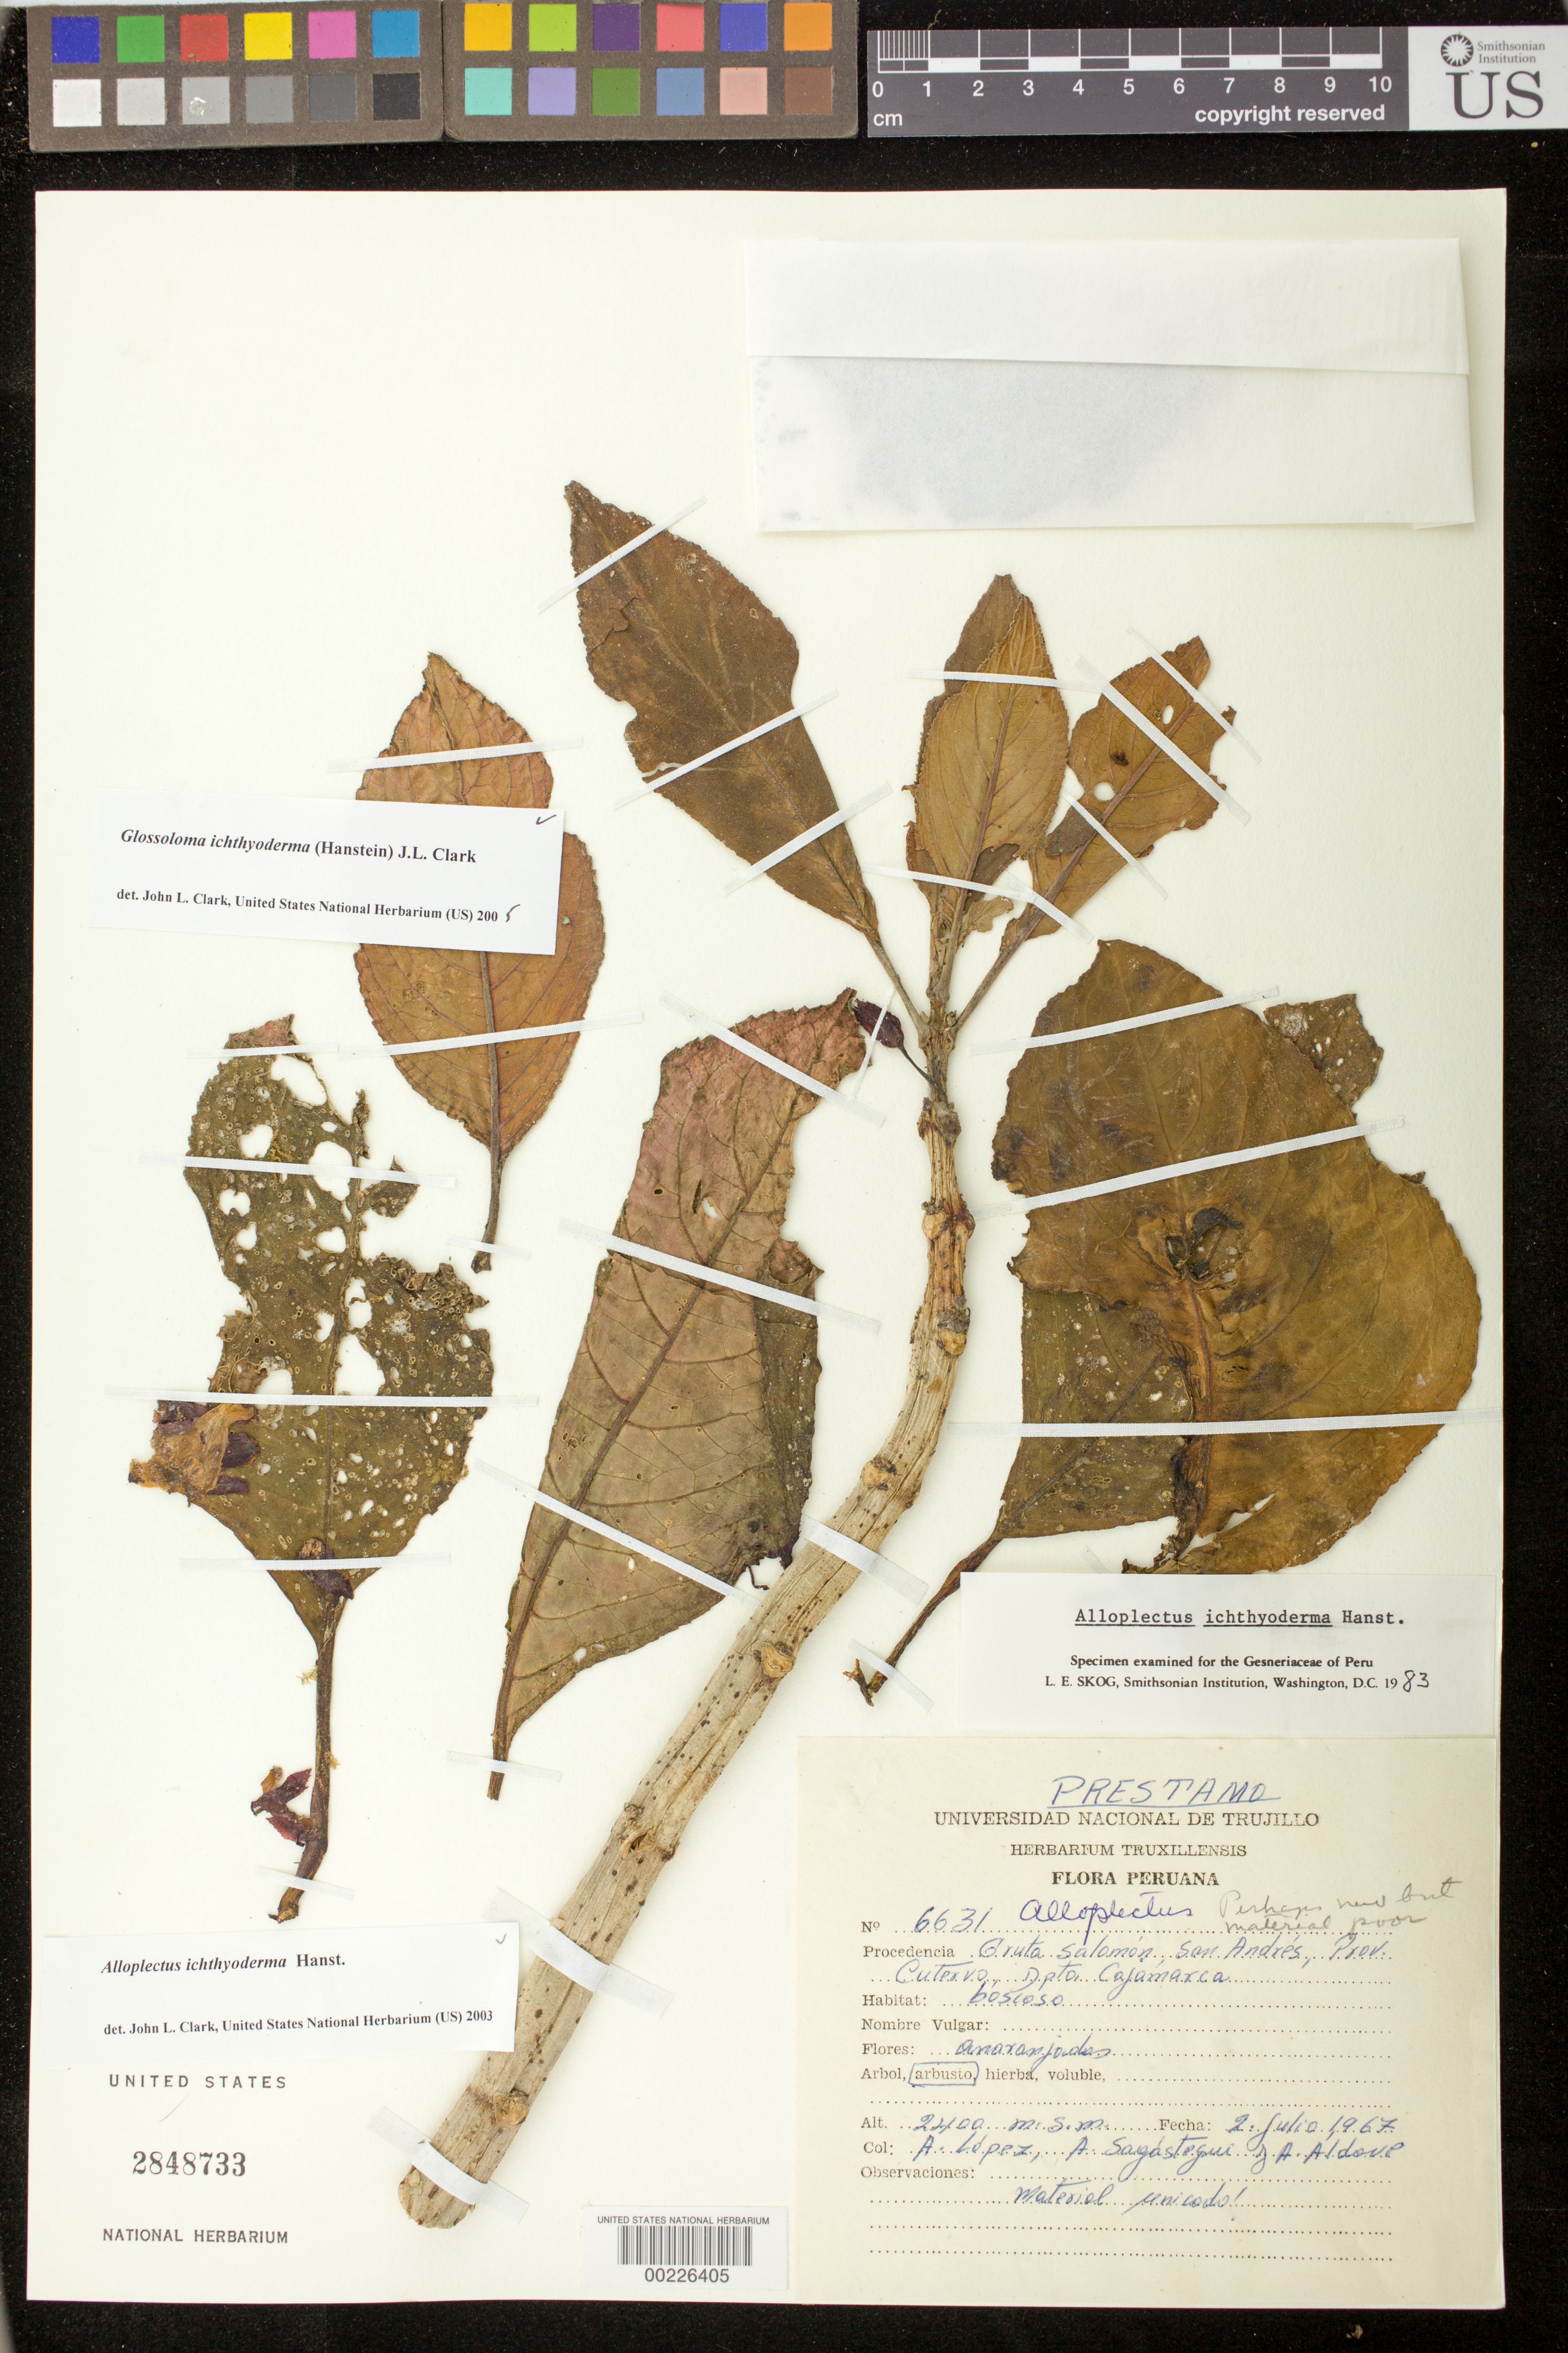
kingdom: Plantae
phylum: Tracheophyta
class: Magnoliopsida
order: Lamiales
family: Gesneriaceae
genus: Glossoloma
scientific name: Glossoloma ichthyoderma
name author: (Hanst.) J.L. Clark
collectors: A. Lopez, A. Sagástegui A. & A. Aldave Pajares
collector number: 6631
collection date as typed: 02 Jul 1967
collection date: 1967-07-02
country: Peru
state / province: Cajamarca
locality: Cutervo. Gruta Salomon, San Andres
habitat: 'Boscoso'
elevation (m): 2400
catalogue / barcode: US 2848733